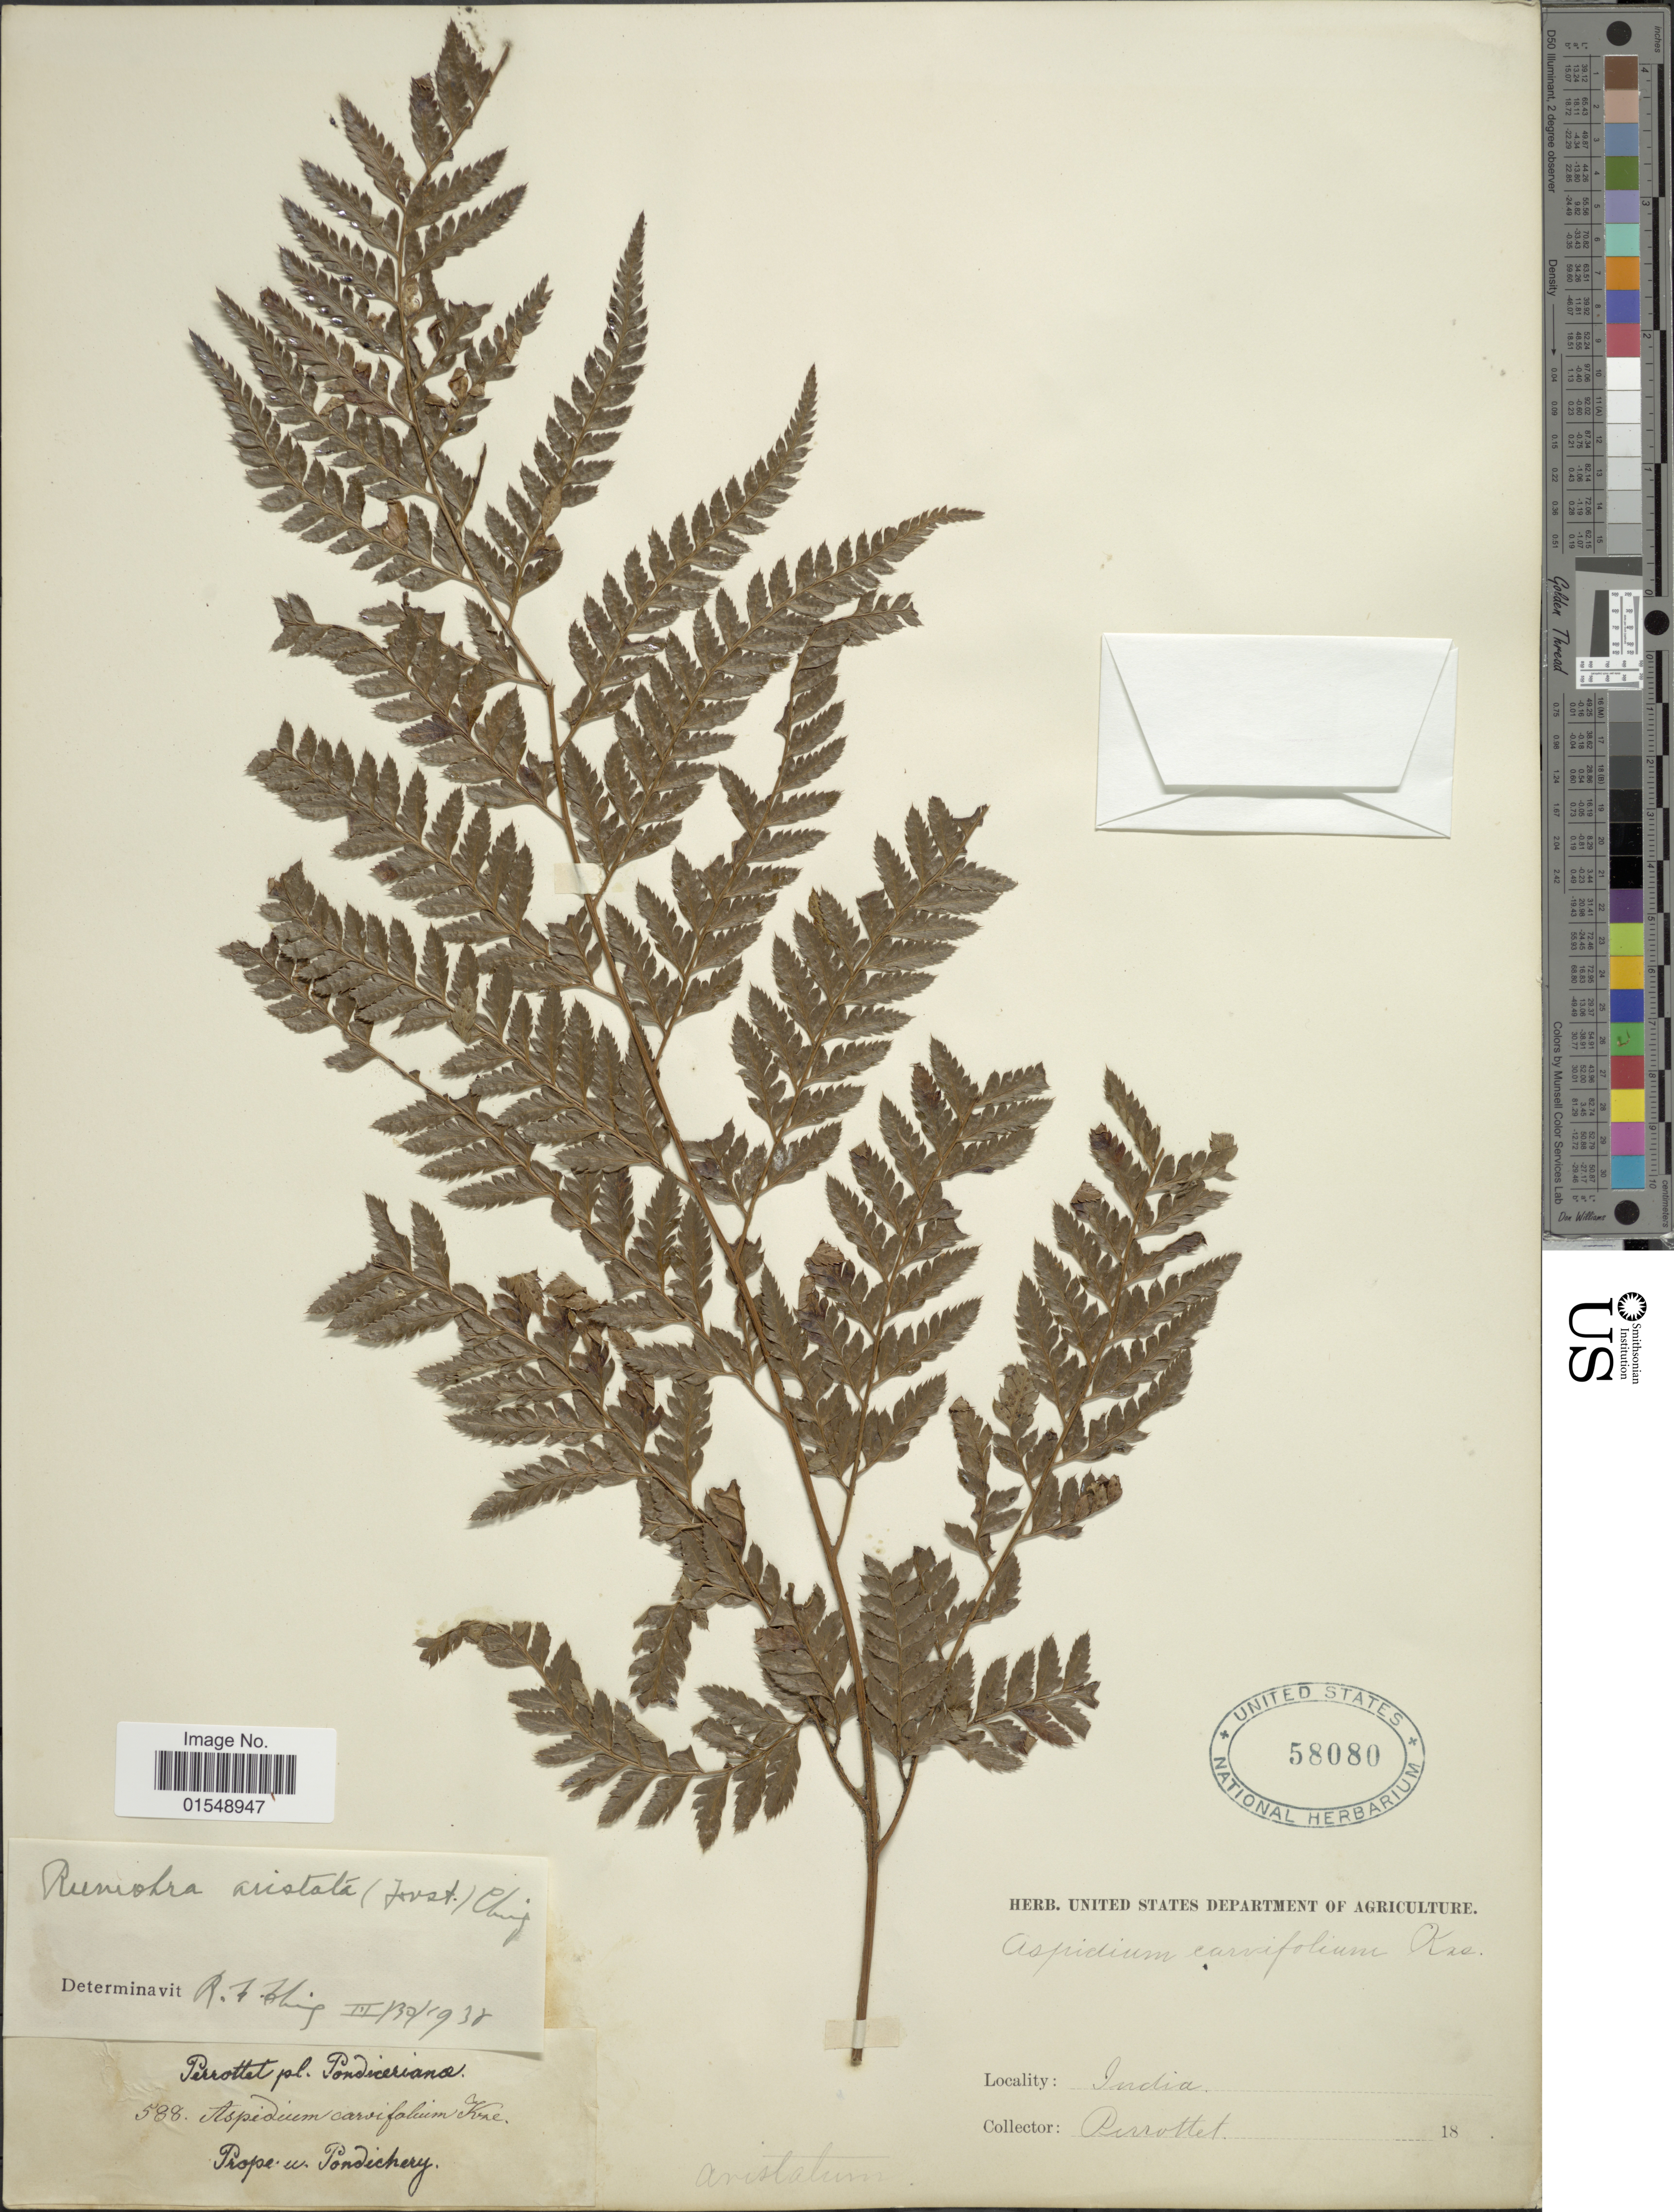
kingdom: Plantae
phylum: Tracheophyta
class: Polypodiopsida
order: Polypodiales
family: Dryopteridaceae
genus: Arachniodes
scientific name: Arachniodes aristata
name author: (G. Forst.) Tindale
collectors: A. Petelot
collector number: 588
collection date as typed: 18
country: India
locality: Prope u. Pondichery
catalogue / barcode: US 58080